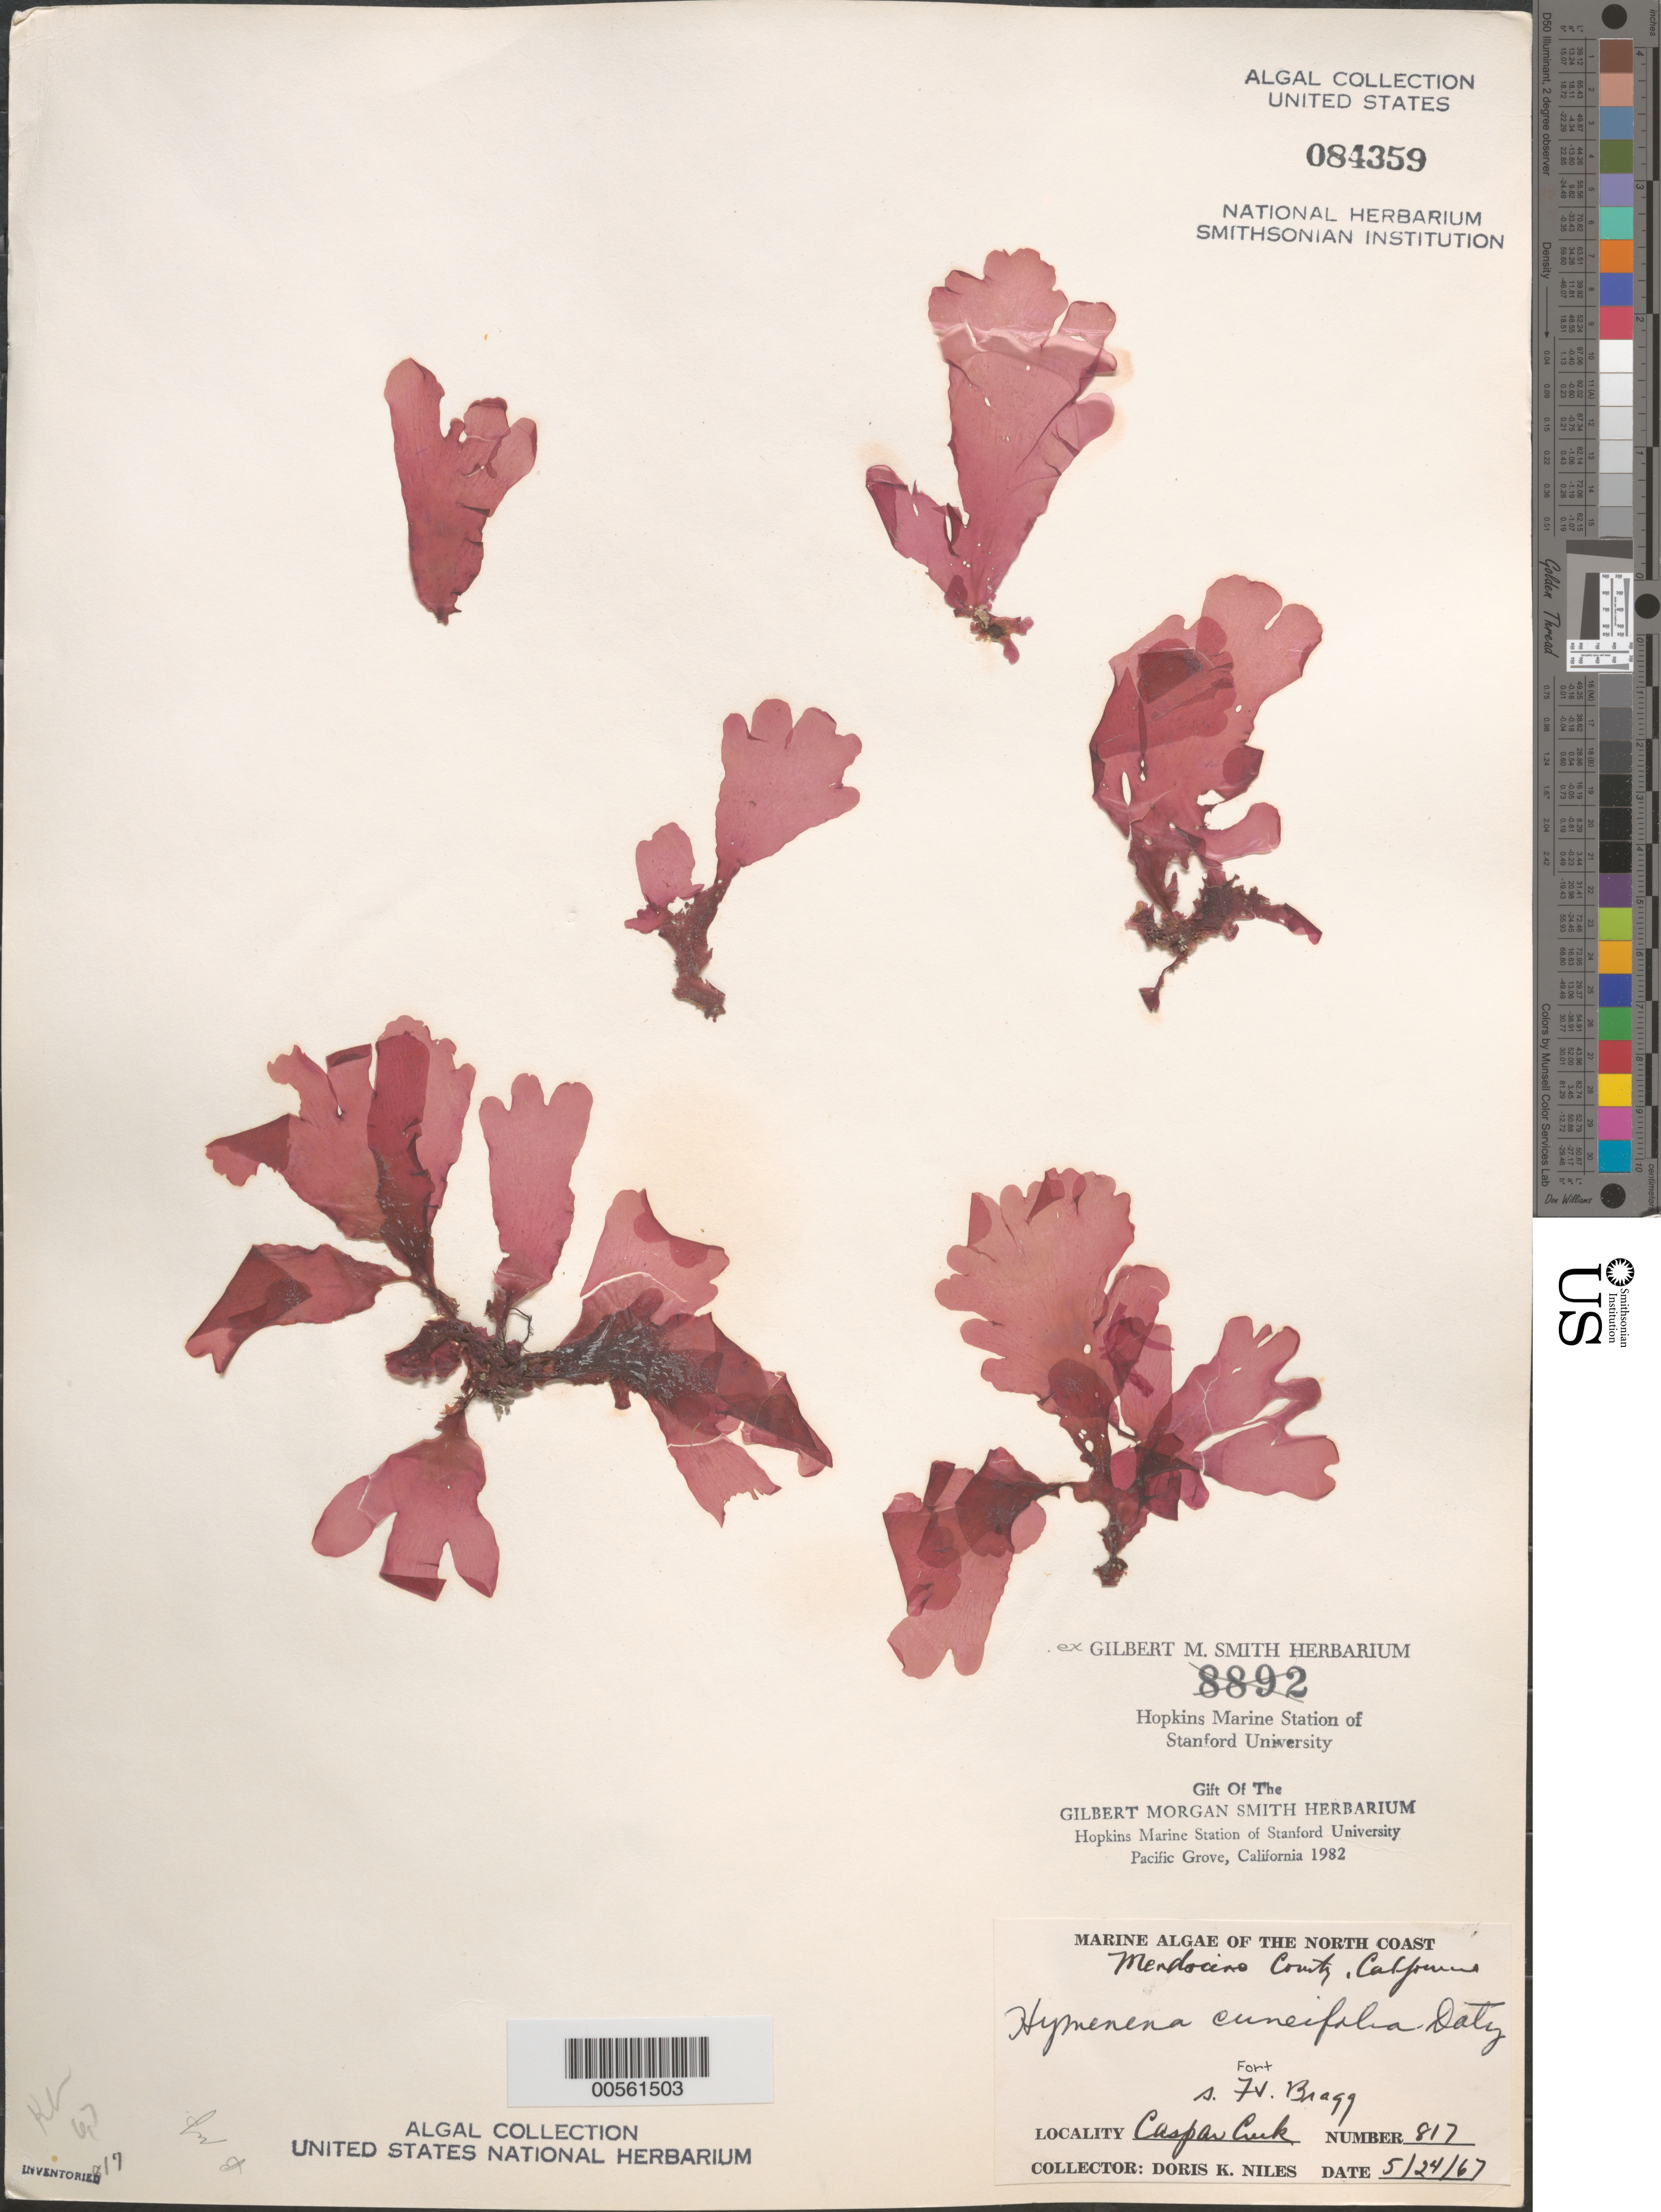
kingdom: Plantae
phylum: Rhodophyta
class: Florideophyceae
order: Ceramiales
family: Delesseriaceae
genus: Hymenena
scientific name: Hymenena cuneifolia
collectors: D. Niles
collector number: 817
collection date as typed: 24 May 1967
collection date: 1967-05-24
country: United States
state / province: California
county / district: Mendocino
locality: Caspar Creek, Fort Bragg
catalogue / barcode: US 84359